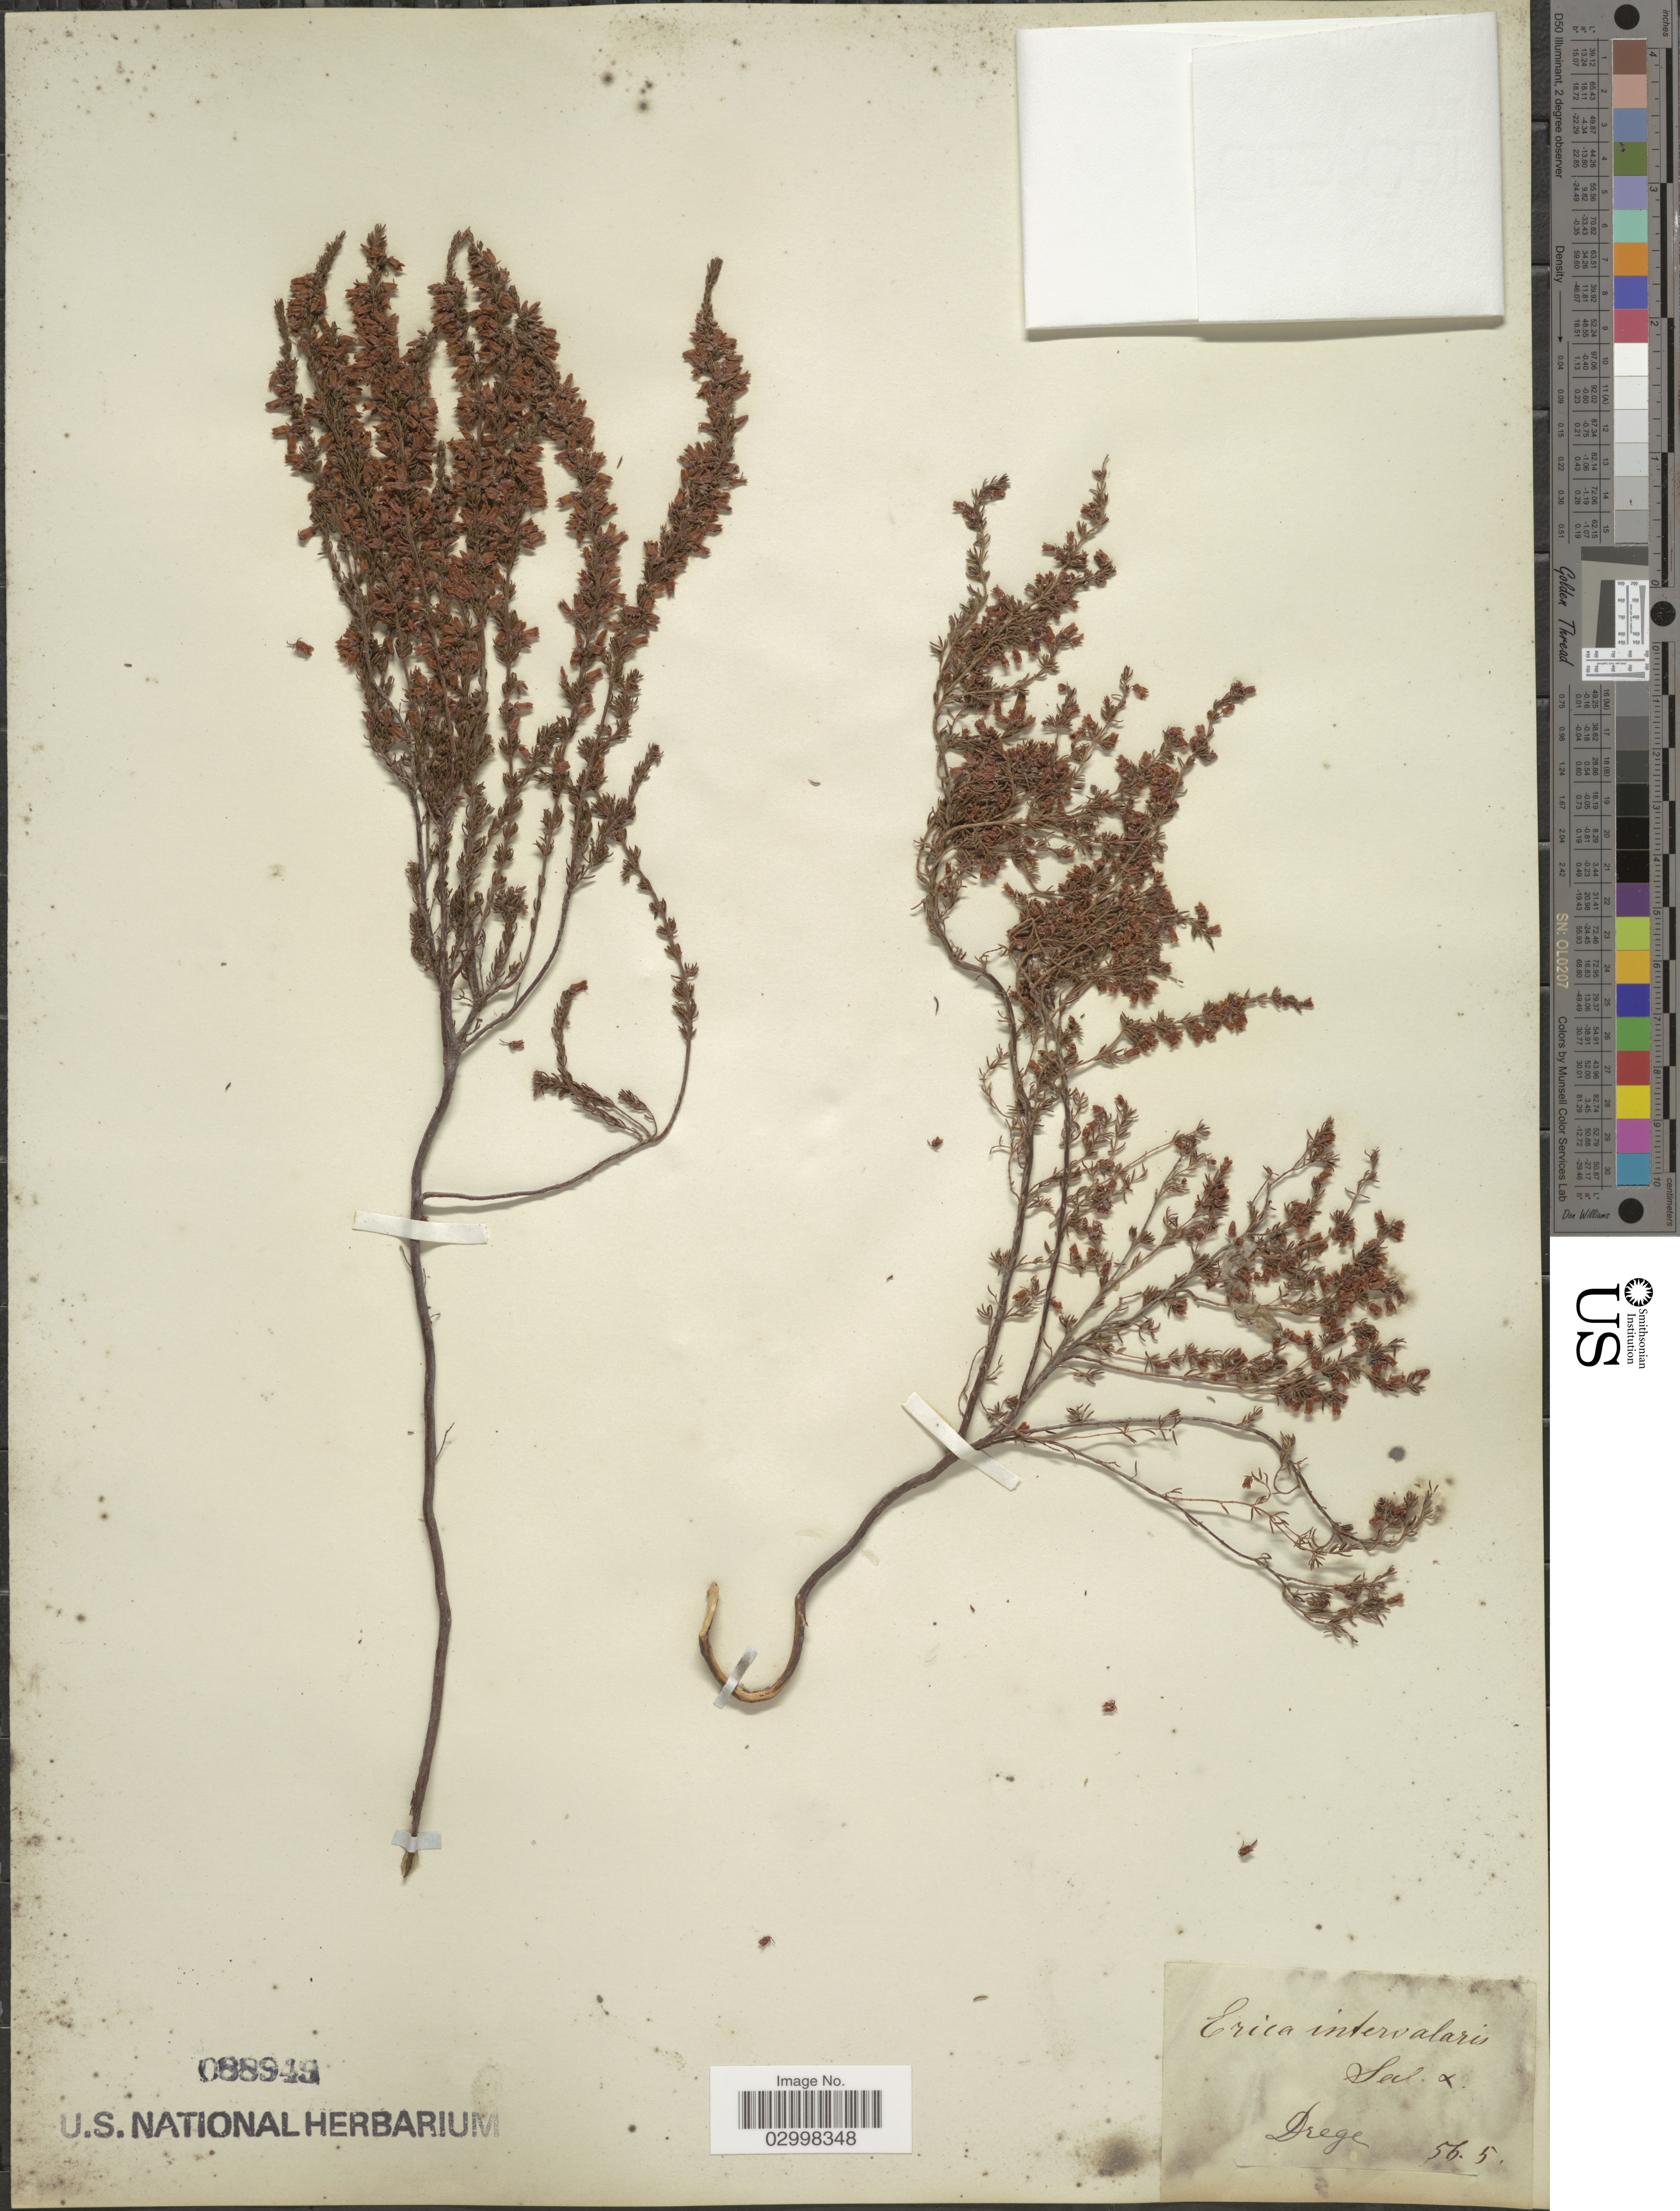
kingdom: Plantae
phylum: Tracheophyta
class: Magnoliopsida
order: Ericales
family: Ericaceae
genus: Erica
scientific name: Erica intervallaris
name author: Salisb.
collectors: Drege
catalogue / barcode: US 88949